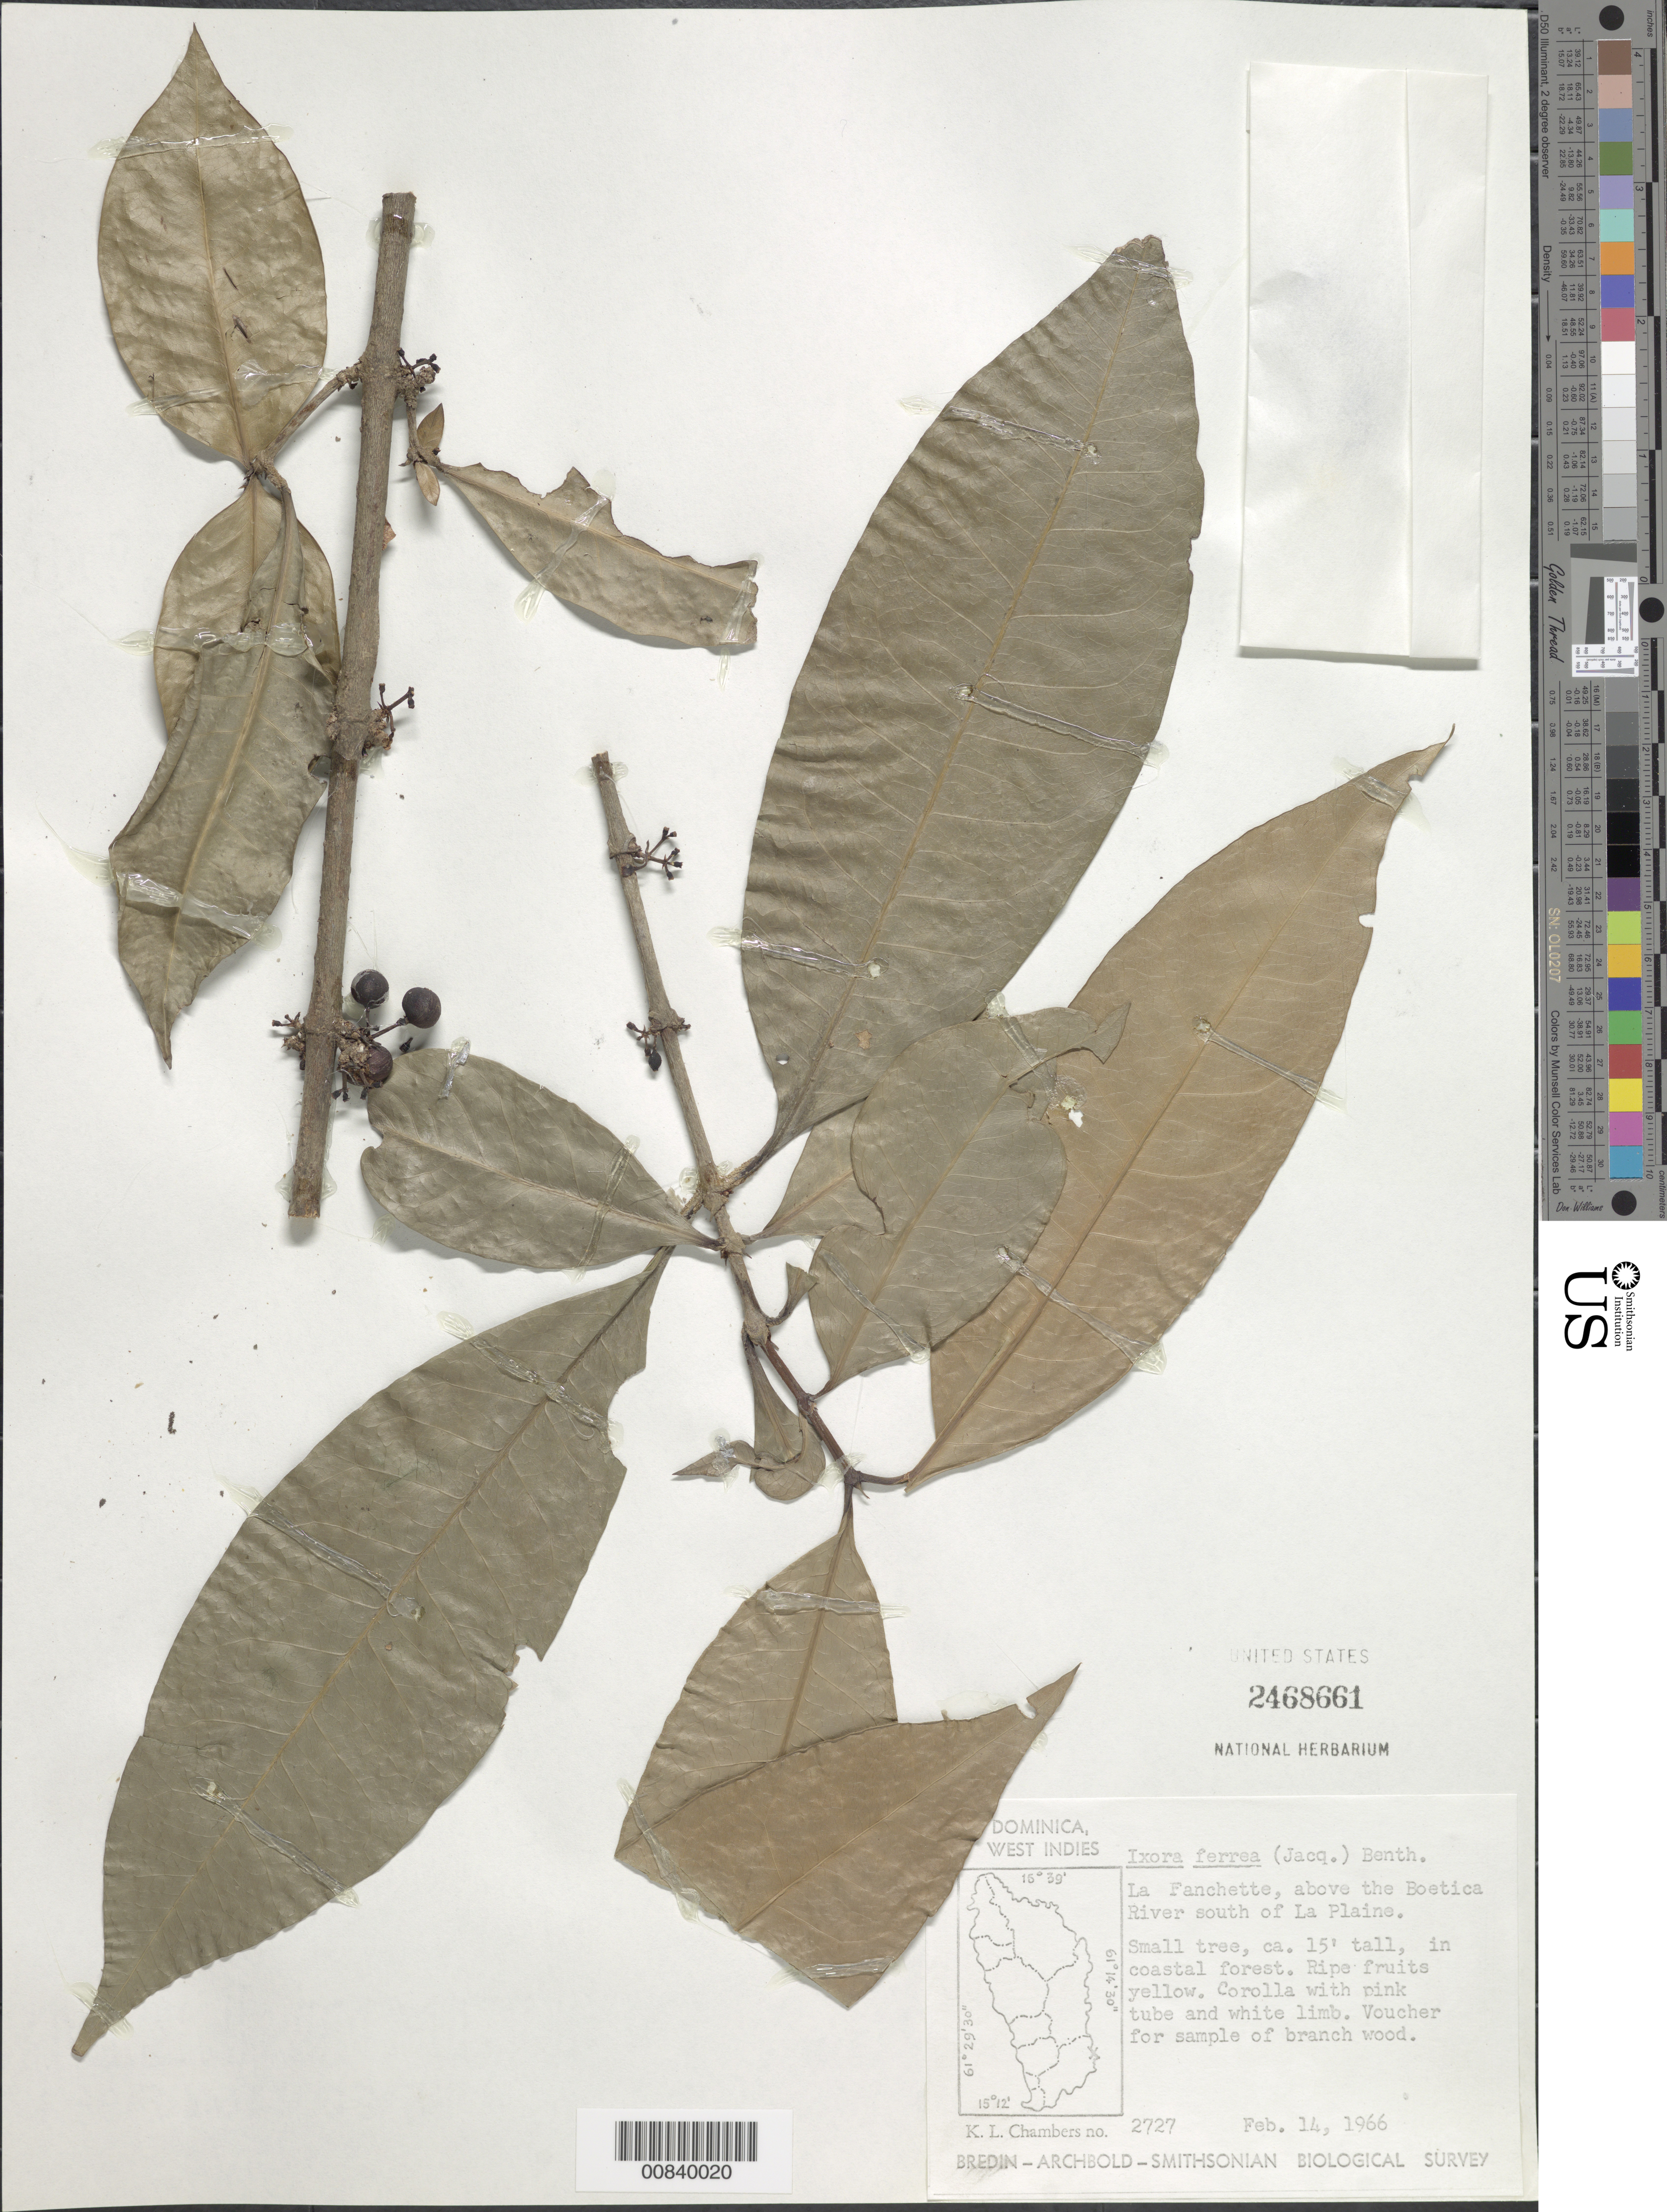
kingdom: Plantae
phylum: Tracheophyta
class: Magnoliopsida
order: Gentianales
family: Rubiaceae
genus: Ixora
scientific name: Ixora ferrea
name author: (Jacq.) Benth.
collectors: K. L. Chambers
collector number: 2727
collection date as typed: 14 Feb 1966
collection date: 1966-02-14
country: Dominica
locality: La Fanchette, above the Boetica River, south of La Plaine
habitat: Coastal forest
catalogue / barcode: US 2468661